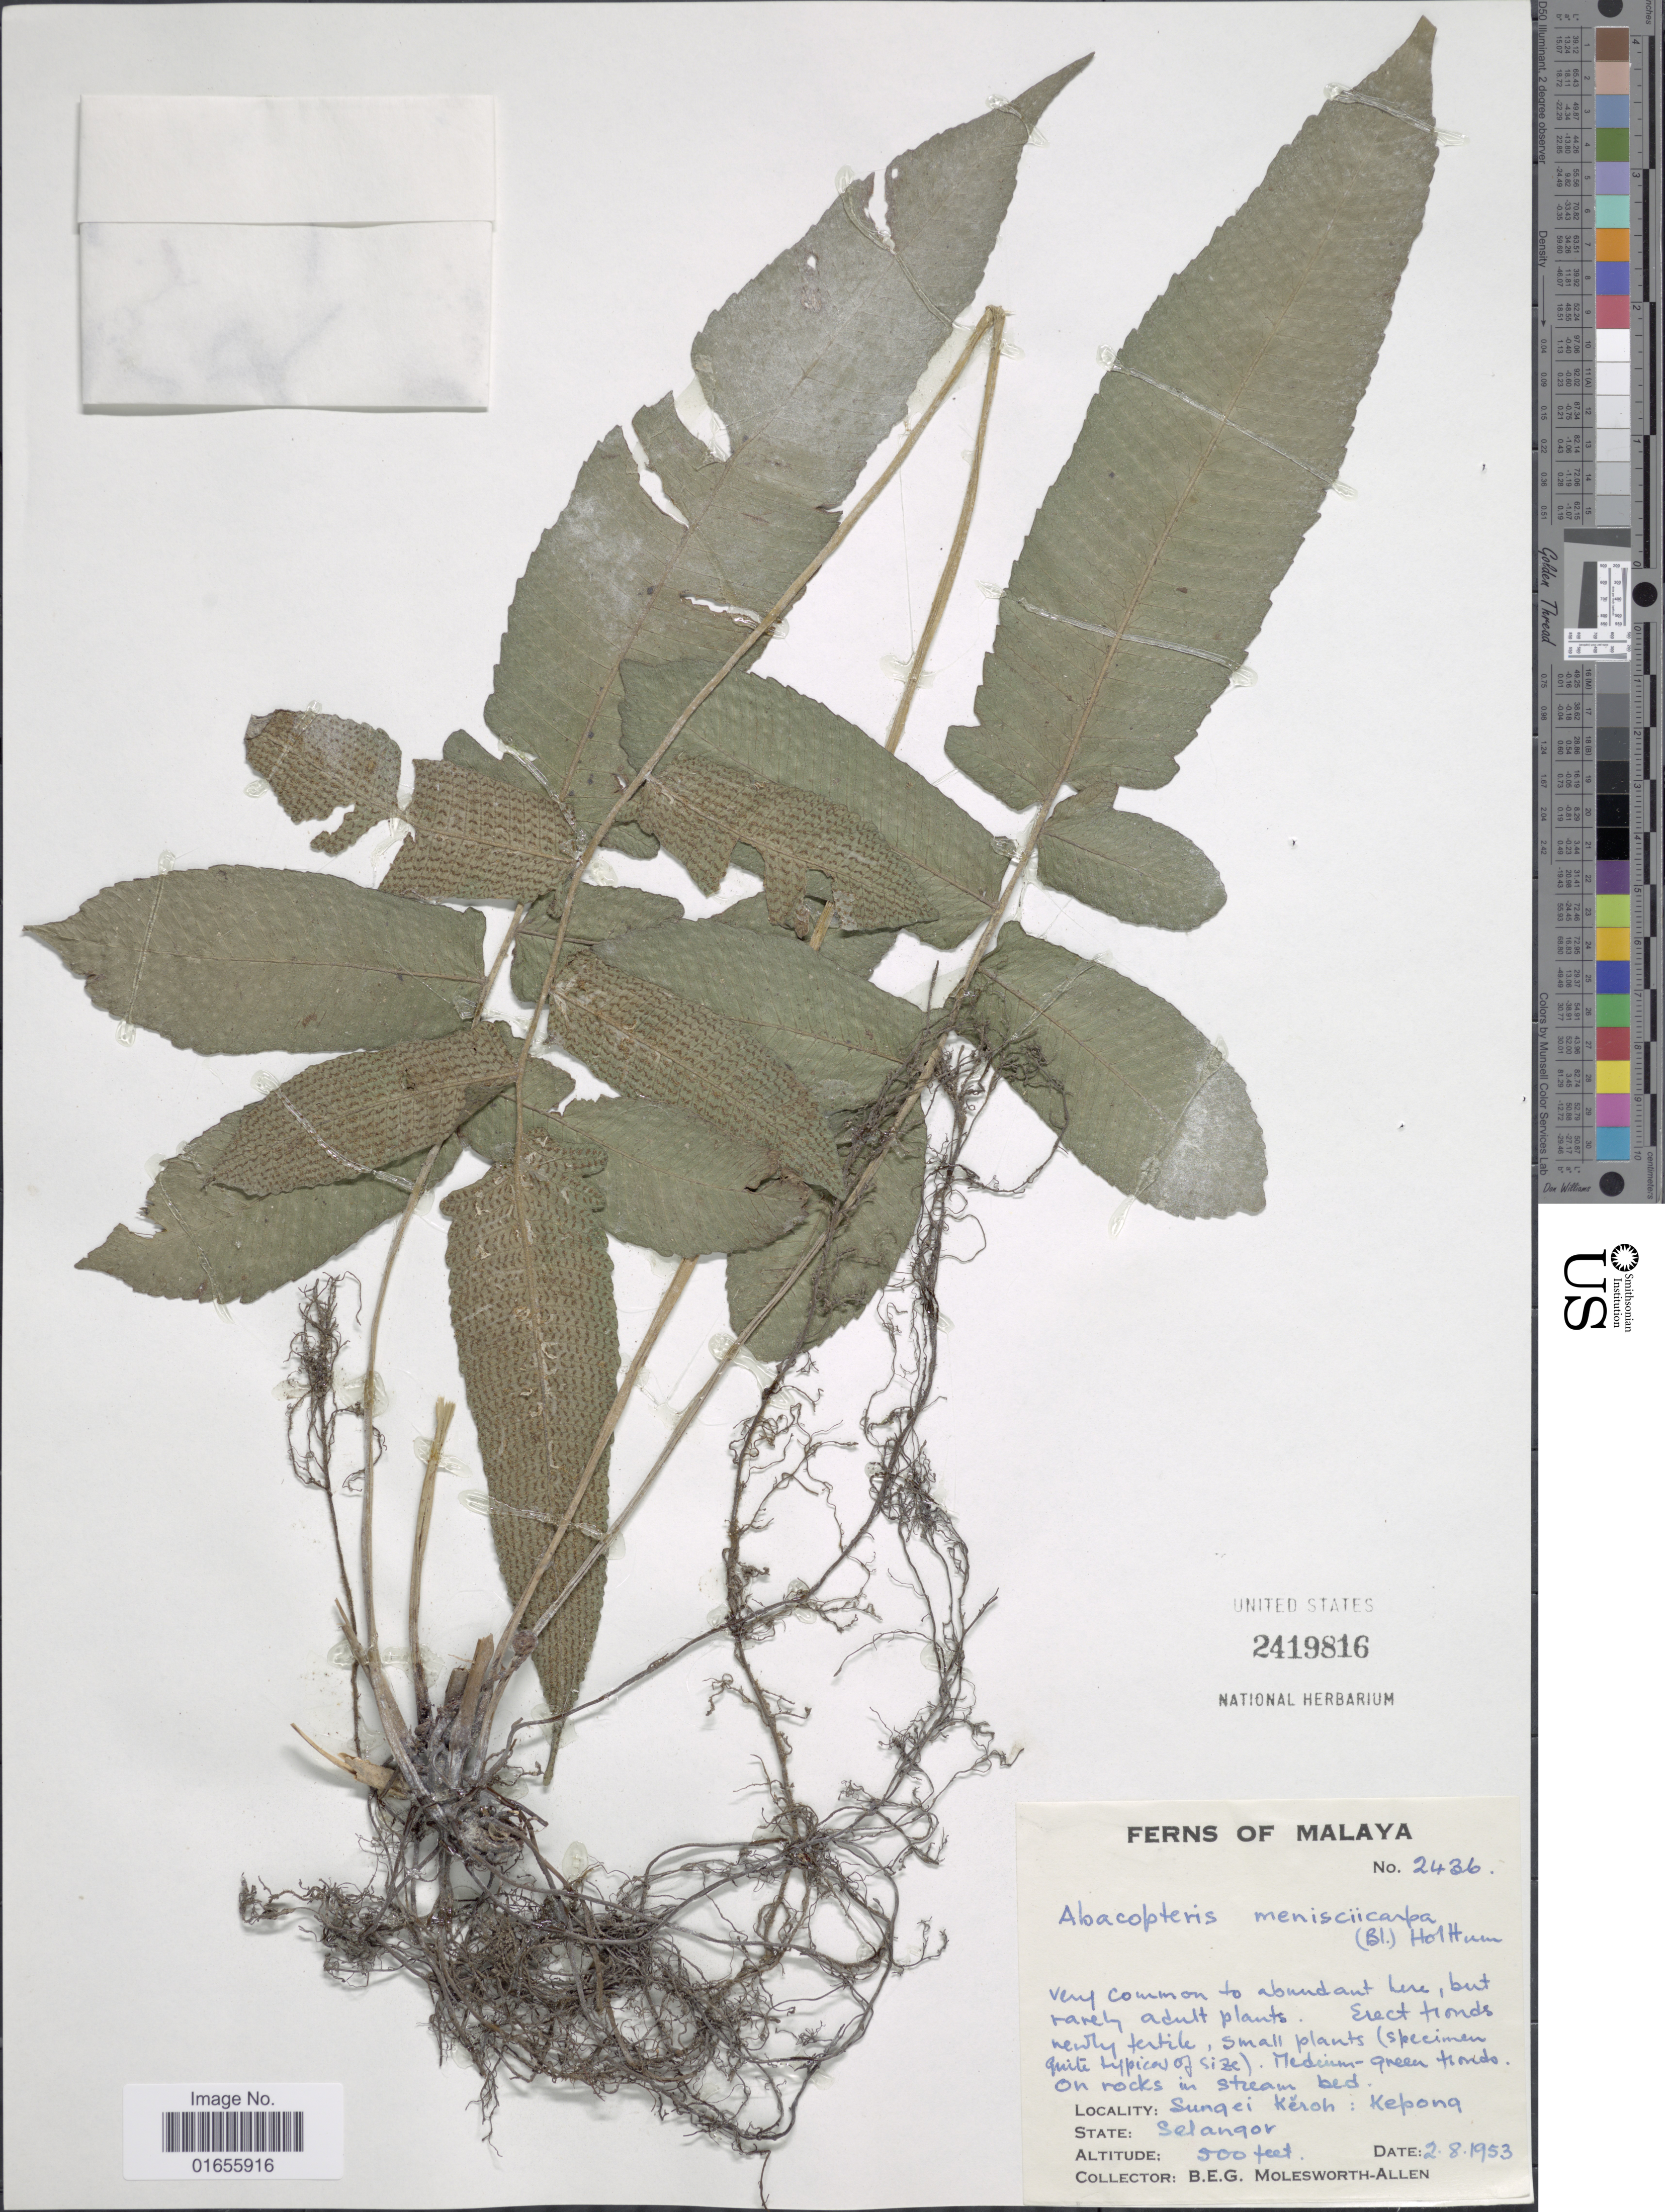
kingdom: Plantae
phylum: Tracheophyta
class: Polypodiopsida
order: Polypodiales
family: Thelypteridaceae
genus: Pronephrium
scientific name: Pronephrium menisciicarpon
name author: (Blume) Holttum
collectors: B. E. G. Molesworth-Allen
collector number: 2436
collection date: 1953-08-02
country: Malaysia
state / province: Selangor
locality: Malaya, Sungei Keroh: Kepong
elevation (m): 152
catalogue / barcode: US 2419816